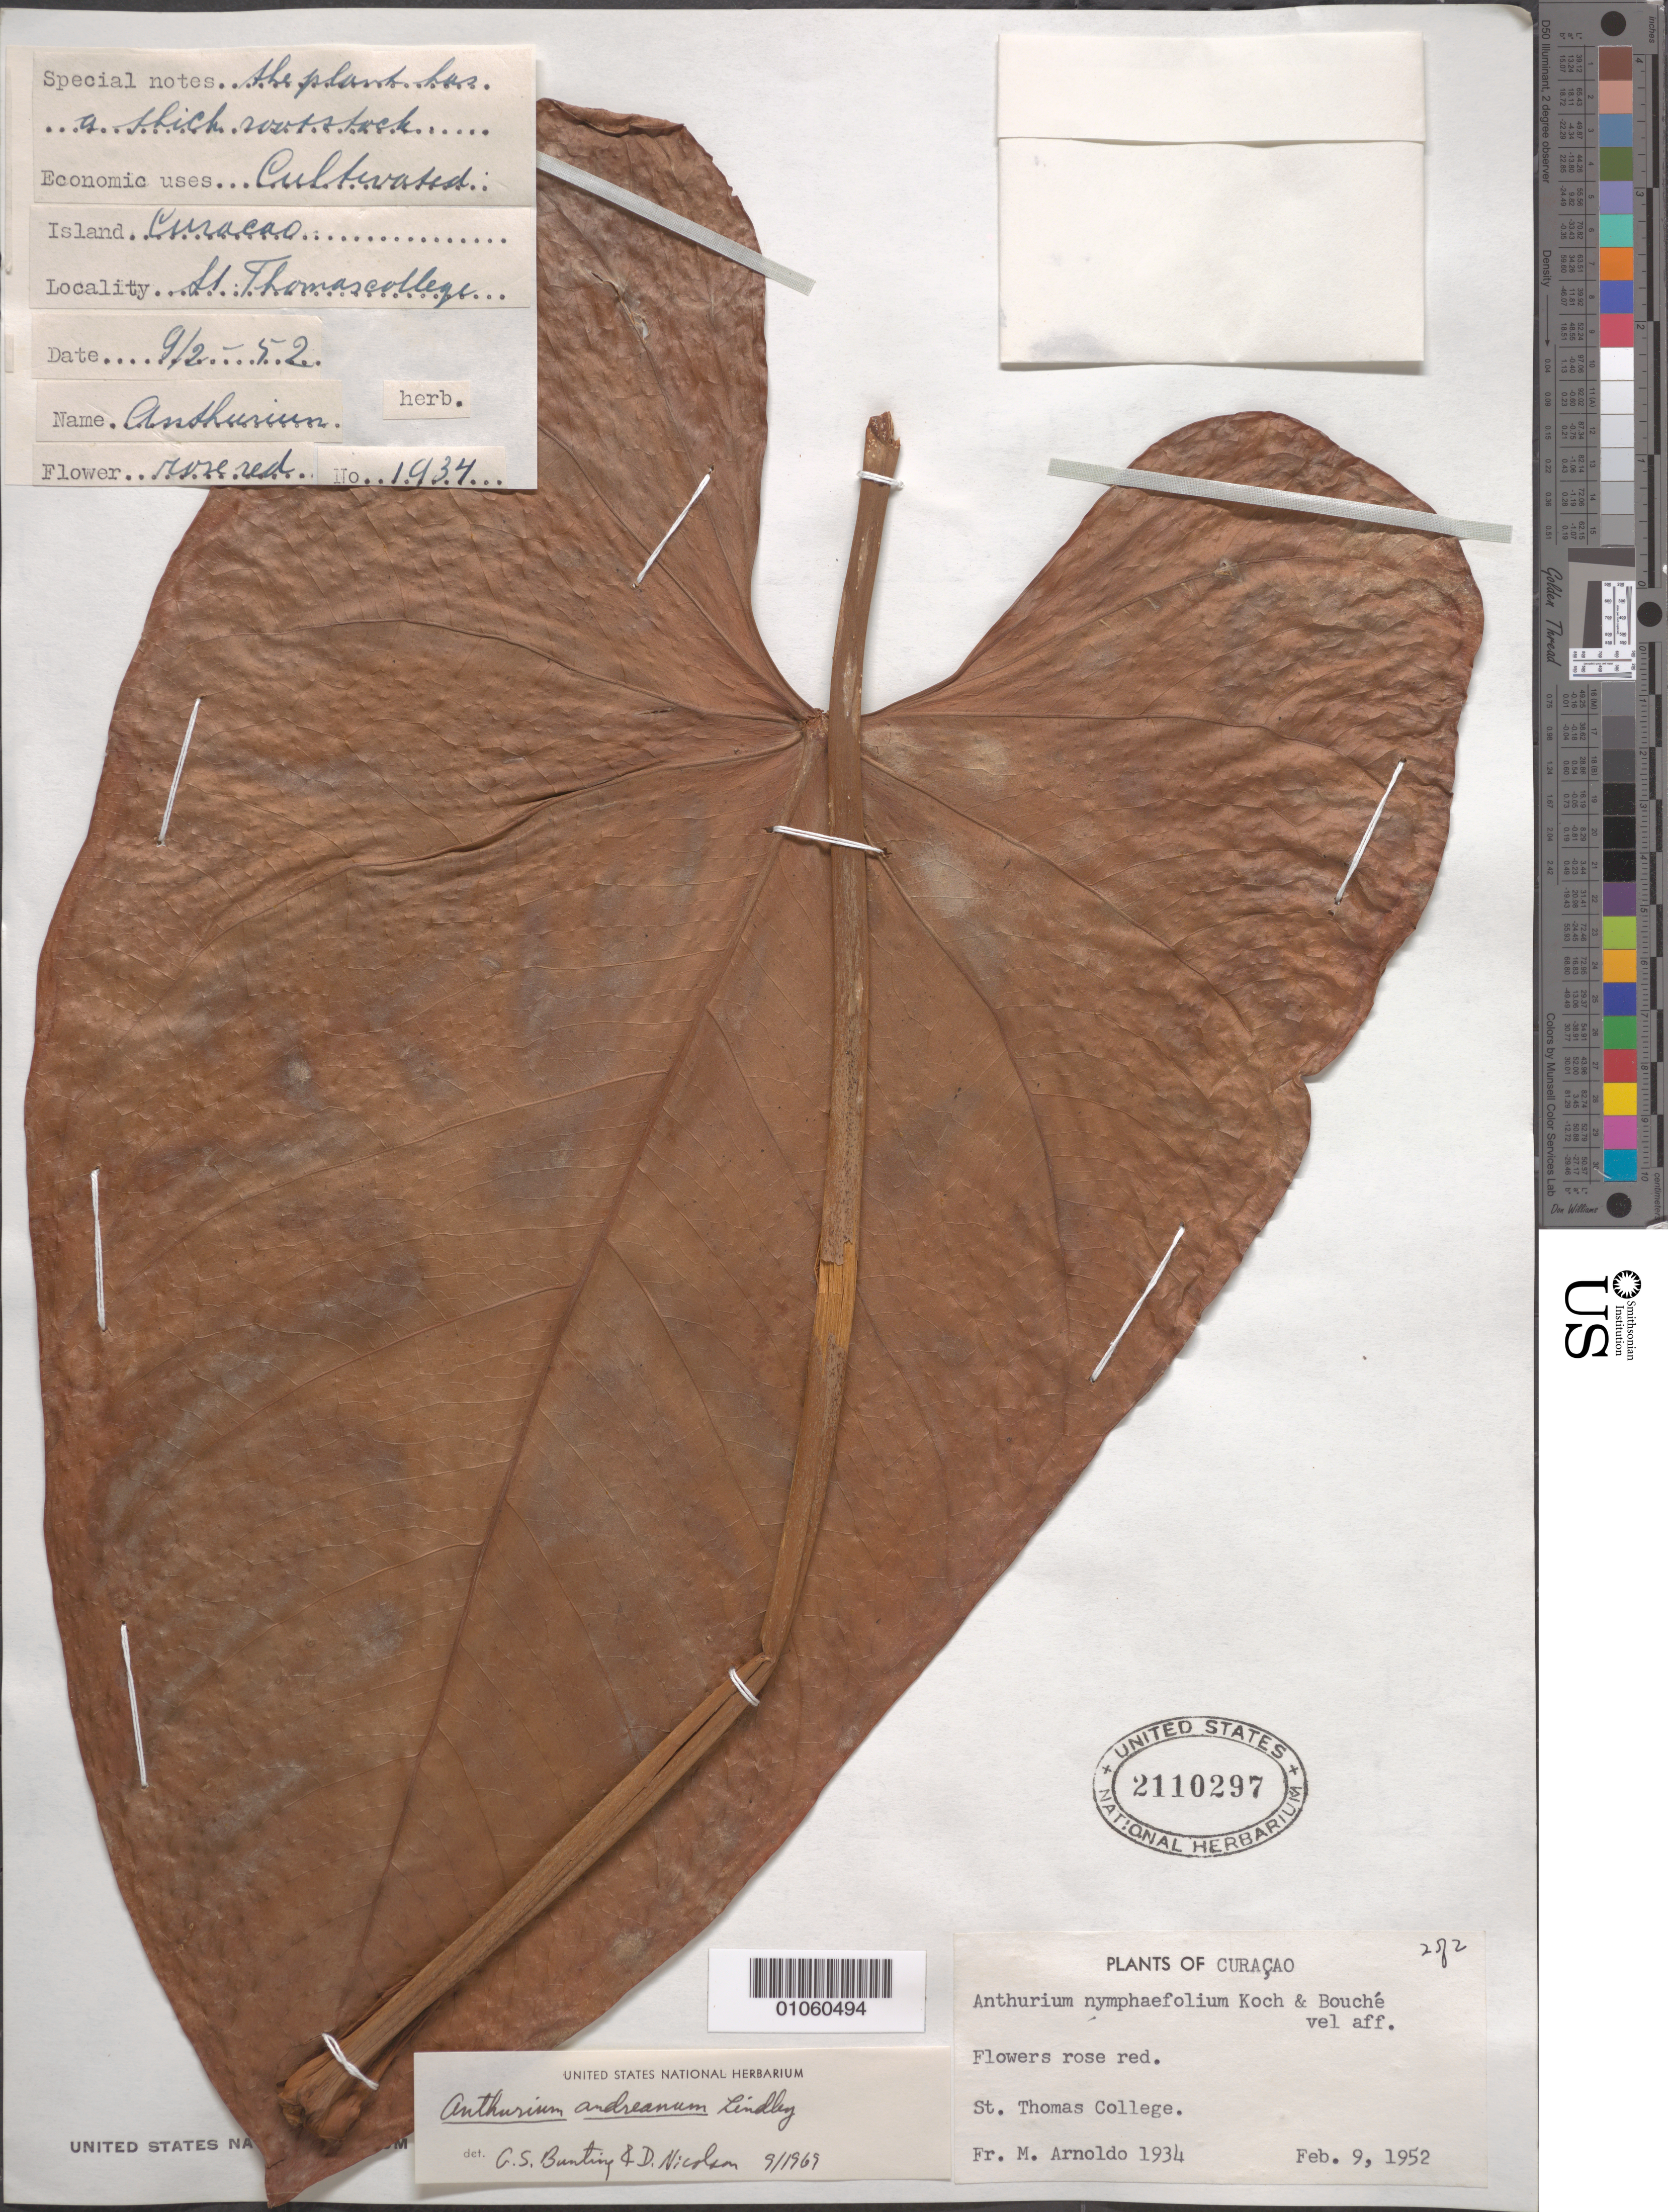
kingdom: Plantae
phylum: Tracheophyta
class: Liliopsida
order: Alismatales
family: Araceae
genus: Anthurium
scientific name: Anthurium andraeanum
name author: Linden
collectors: N. Arnoldo-Broeders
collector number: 1934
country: Curaçao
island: Curaçao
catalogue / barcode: US 2110297